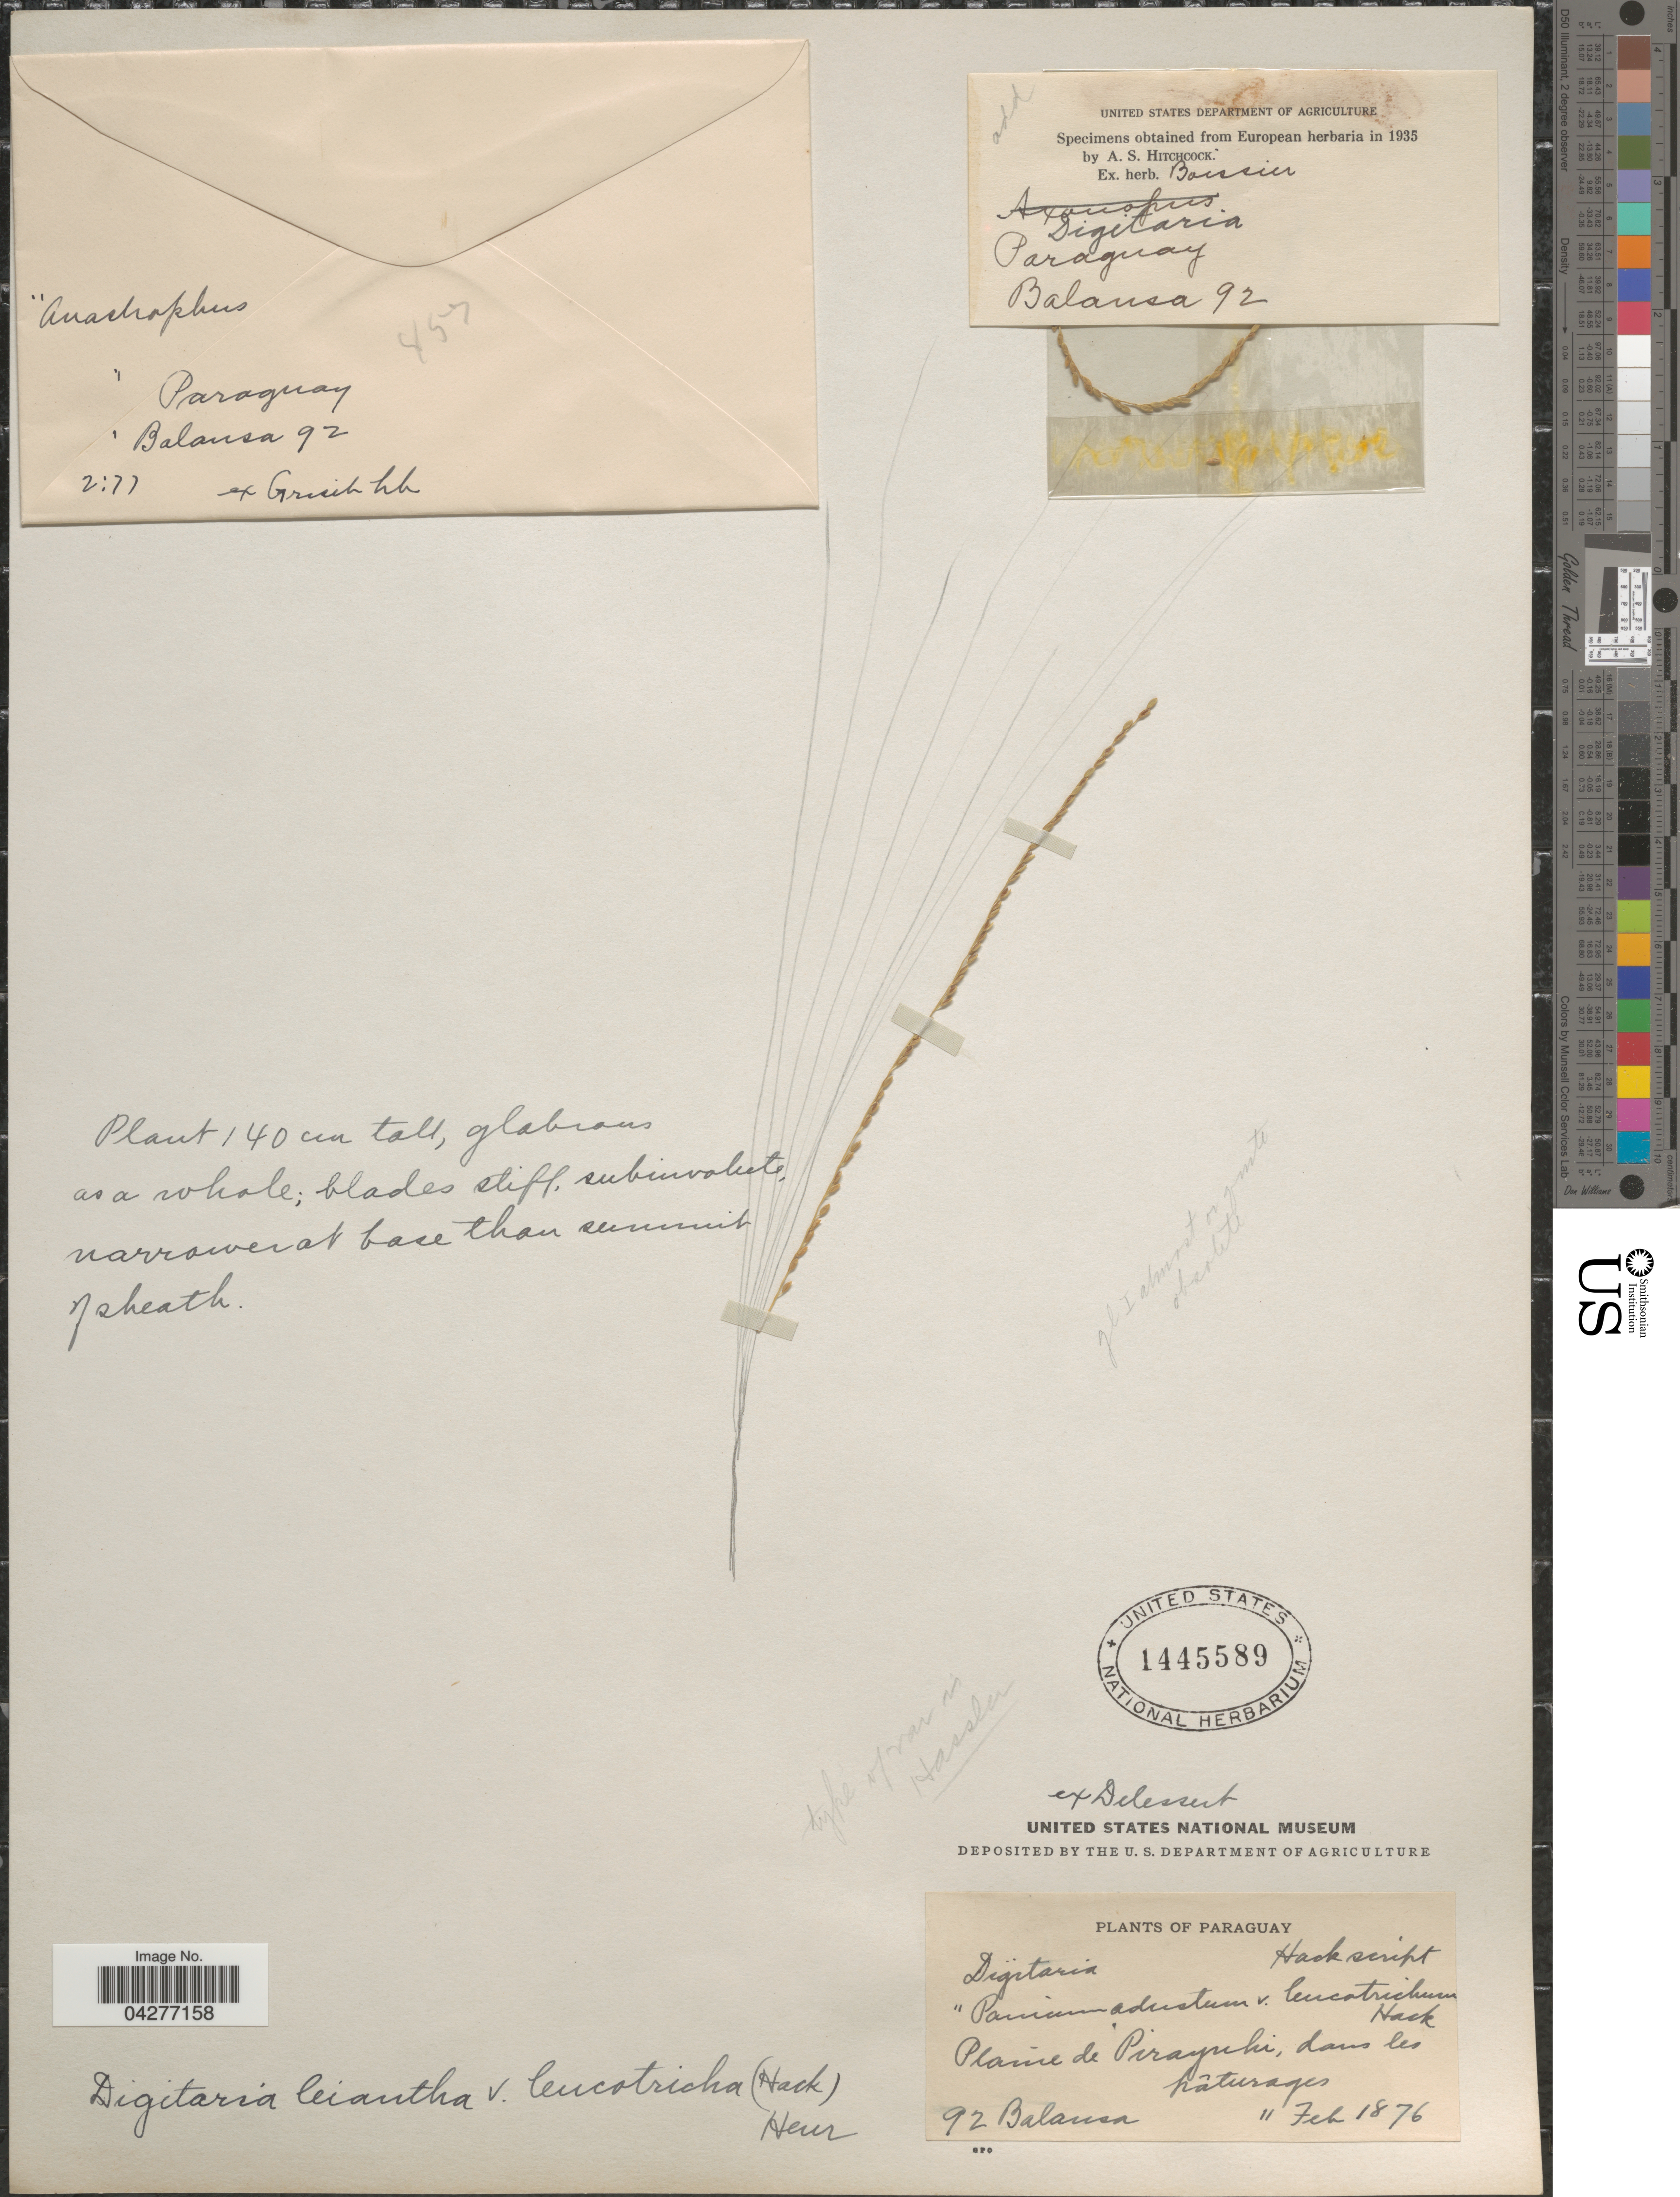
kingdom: Plantae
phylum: Tracheophyta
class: Liliopsida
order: Poales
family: Poaceae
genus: Digitaria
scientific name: Digitaria lehmanniana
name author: Henr.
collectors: -. Balansa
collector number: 92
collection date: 1876-02-11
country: Paraguay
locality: Plaine de Pirayuhi, dans les pâturages.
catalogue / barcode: US 1445589